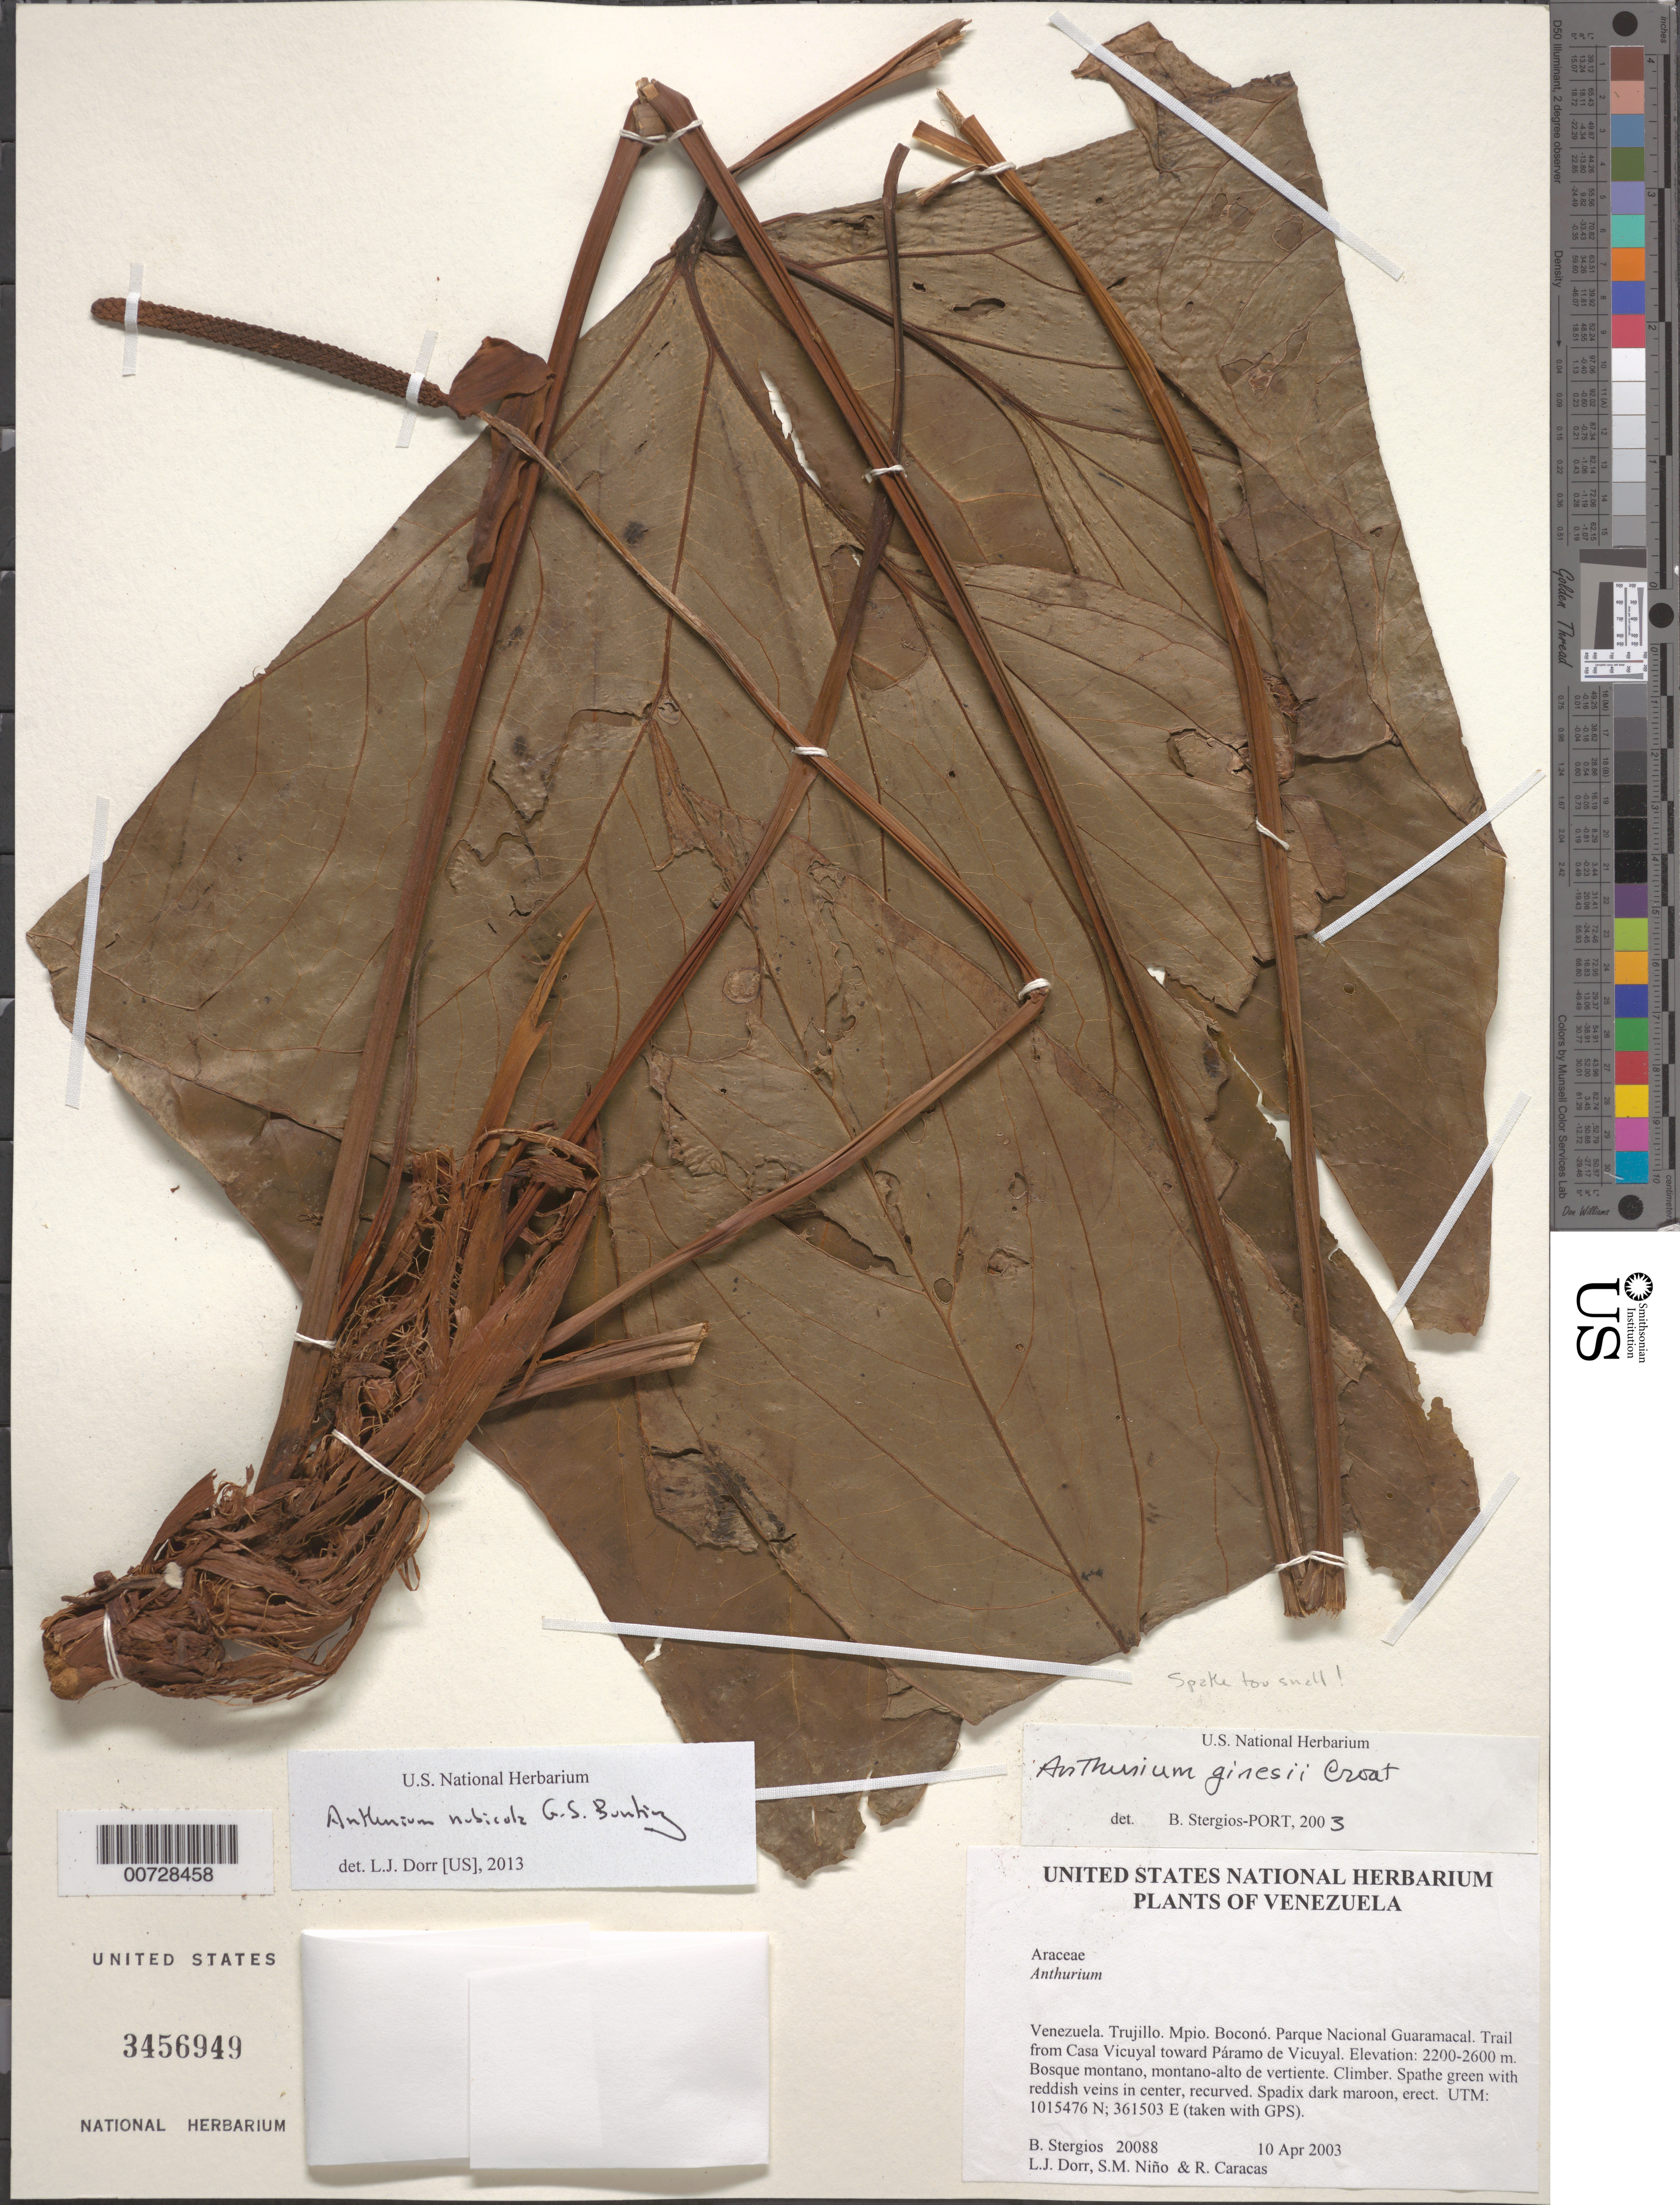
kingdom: Plantae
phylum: Tracheophyta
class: Liliopsida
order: Alismatales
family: Araceae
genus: Anthurium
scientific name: Anthurium nubicola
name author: G.S. Bunting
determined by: Dorr, L. J., (BOT), Smithsonian Institution - National Museum of Natural History (UNITED STATES)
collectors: B. G. Stergios, L. J. Dorr, S. M. Niño & R. Caracas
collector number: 20088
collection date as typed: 10 Apr 2003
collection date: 2003-04-10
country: Venezuela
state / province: Trujillo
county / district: Boconó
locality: Parque Nacional Guaramacal. Trail from Casa Vicuyal toward Páramo de Vicuyal.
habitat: Bosque montano, montano-alto de vertiente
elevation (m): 2200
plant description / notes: PORT, US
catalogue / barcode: US 3456949